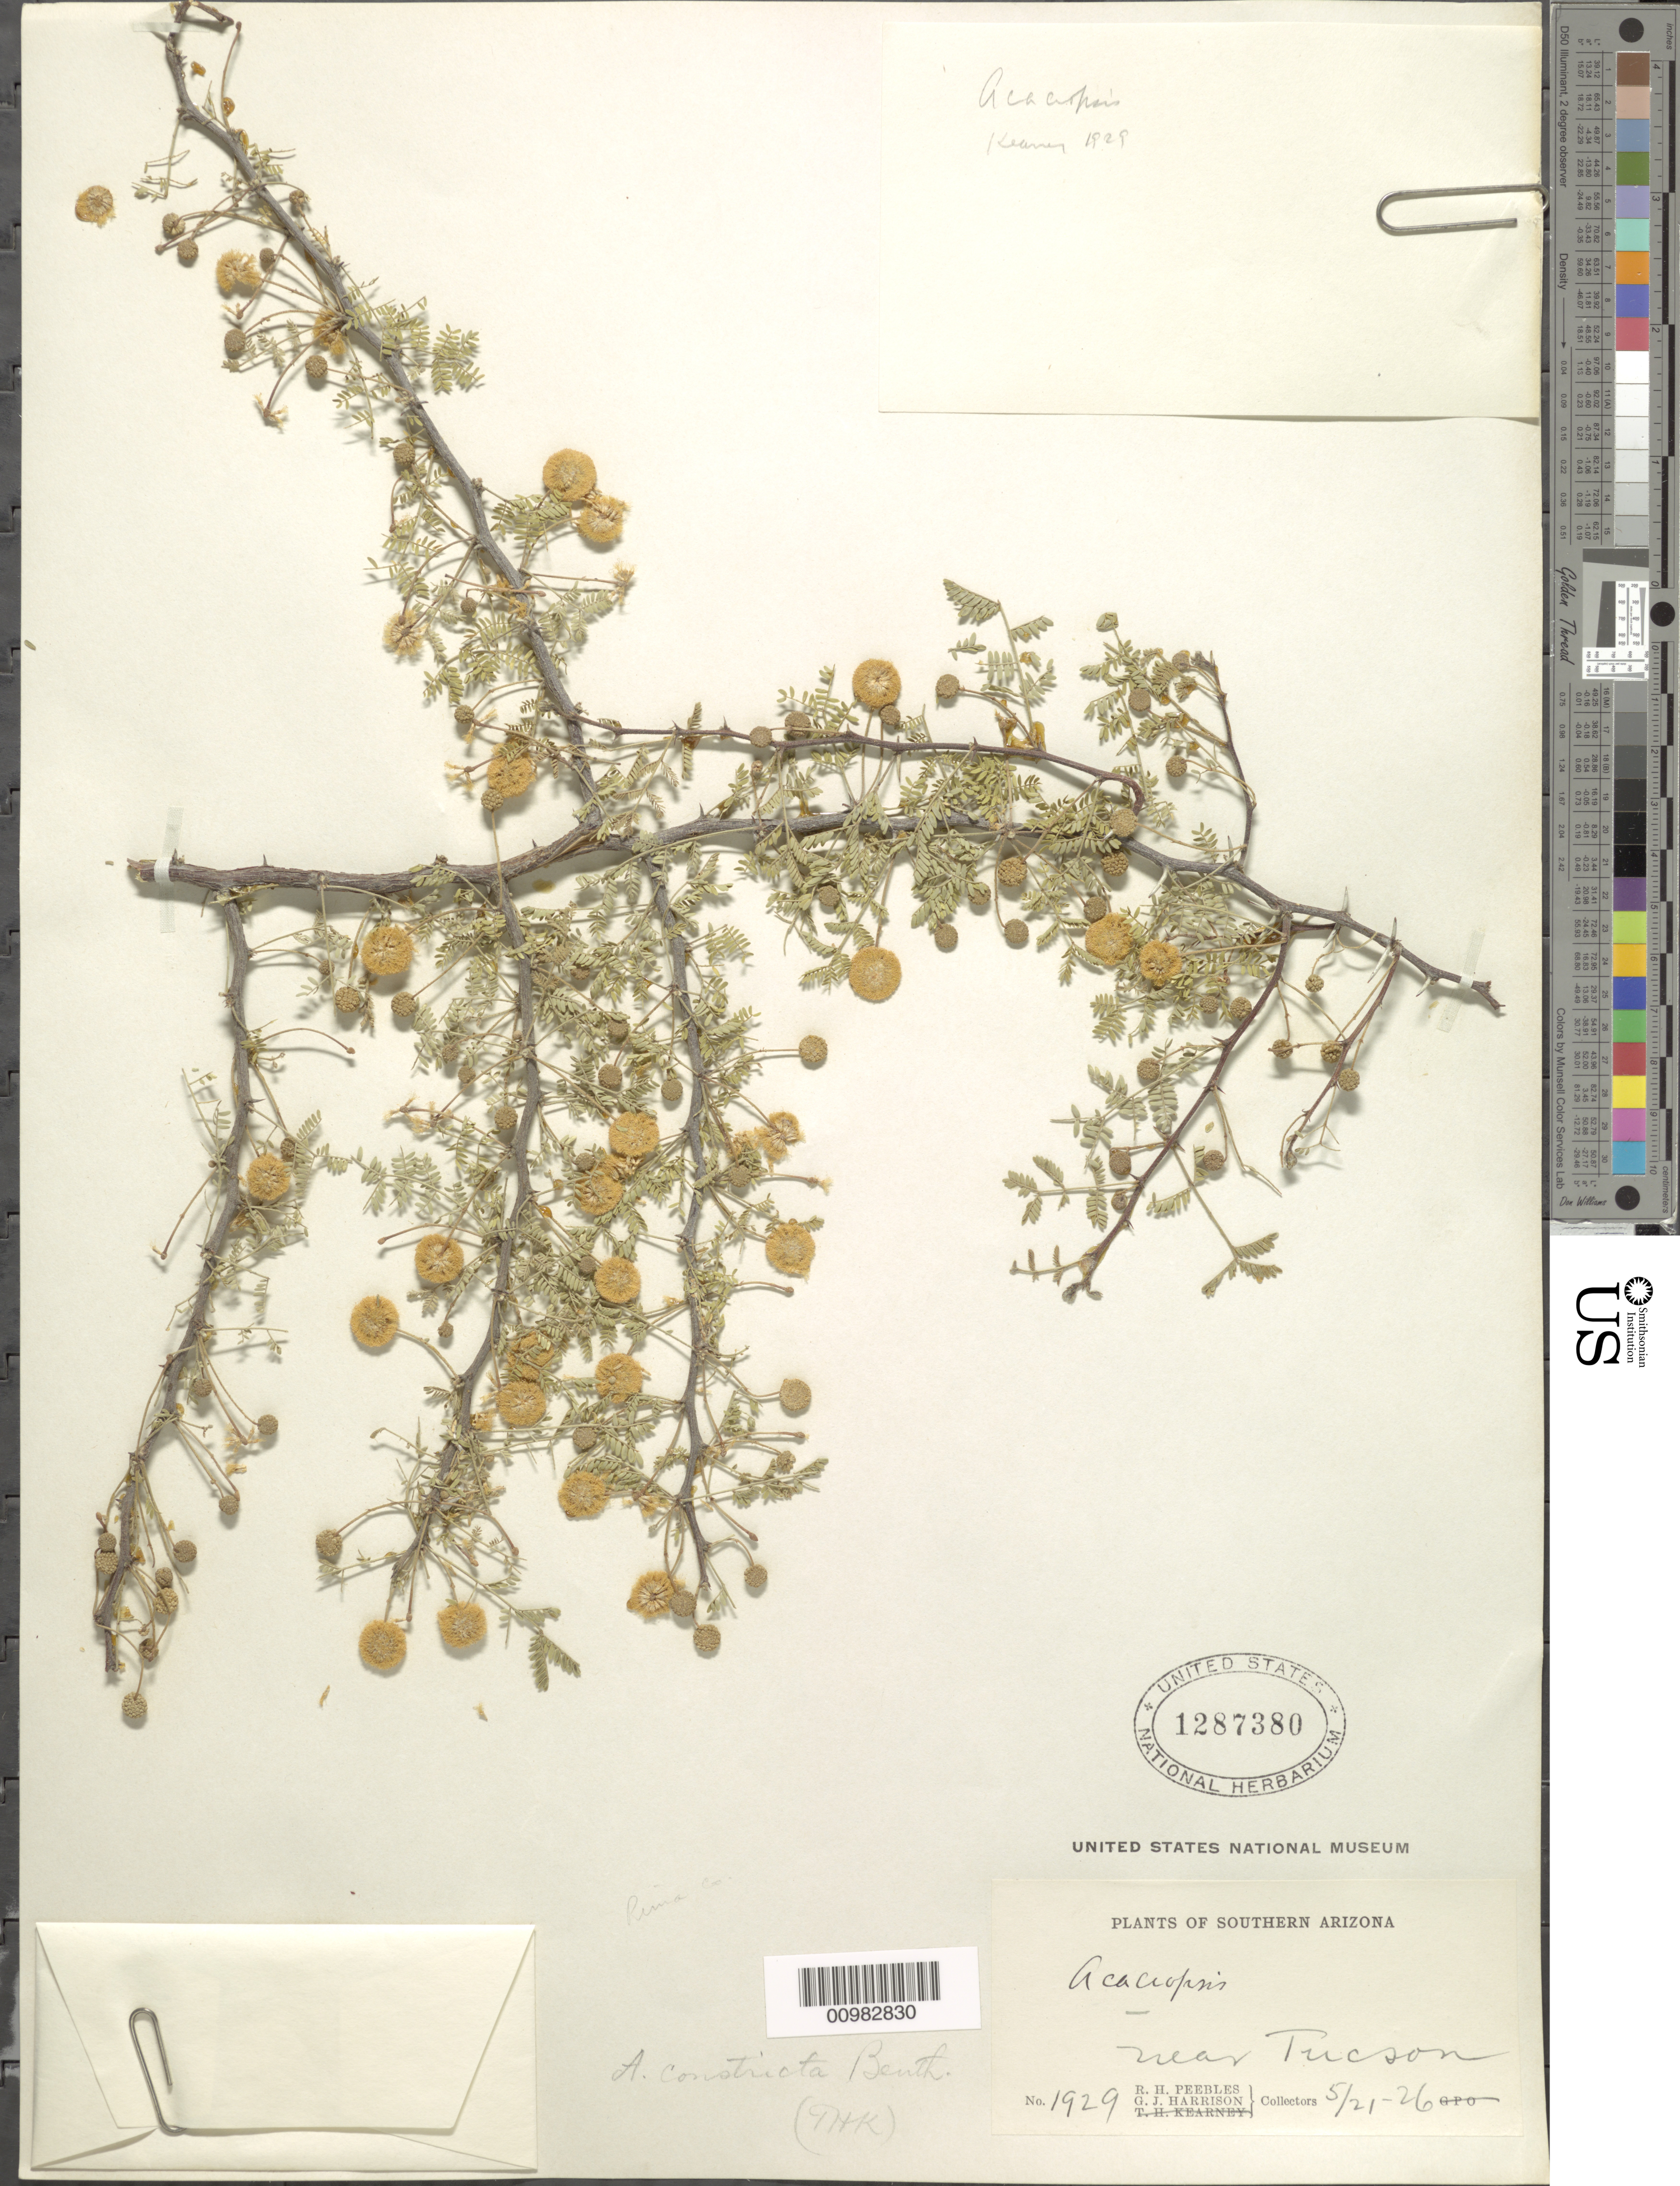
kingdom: Plantae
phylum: Tracheophyta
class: Magnoliopsida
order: Fabales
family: Fabaceae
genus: Vachellia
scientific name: Vachellia constricta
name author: (Benth.) Seigler & Ebinger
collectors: R. H. Peebles & G. J. Harrison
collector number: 1929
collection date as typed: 21 May 1926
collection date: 1926-05-21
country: United States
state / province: Arizona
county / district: Pima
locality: Near Tucson.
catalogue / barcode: US 1287380